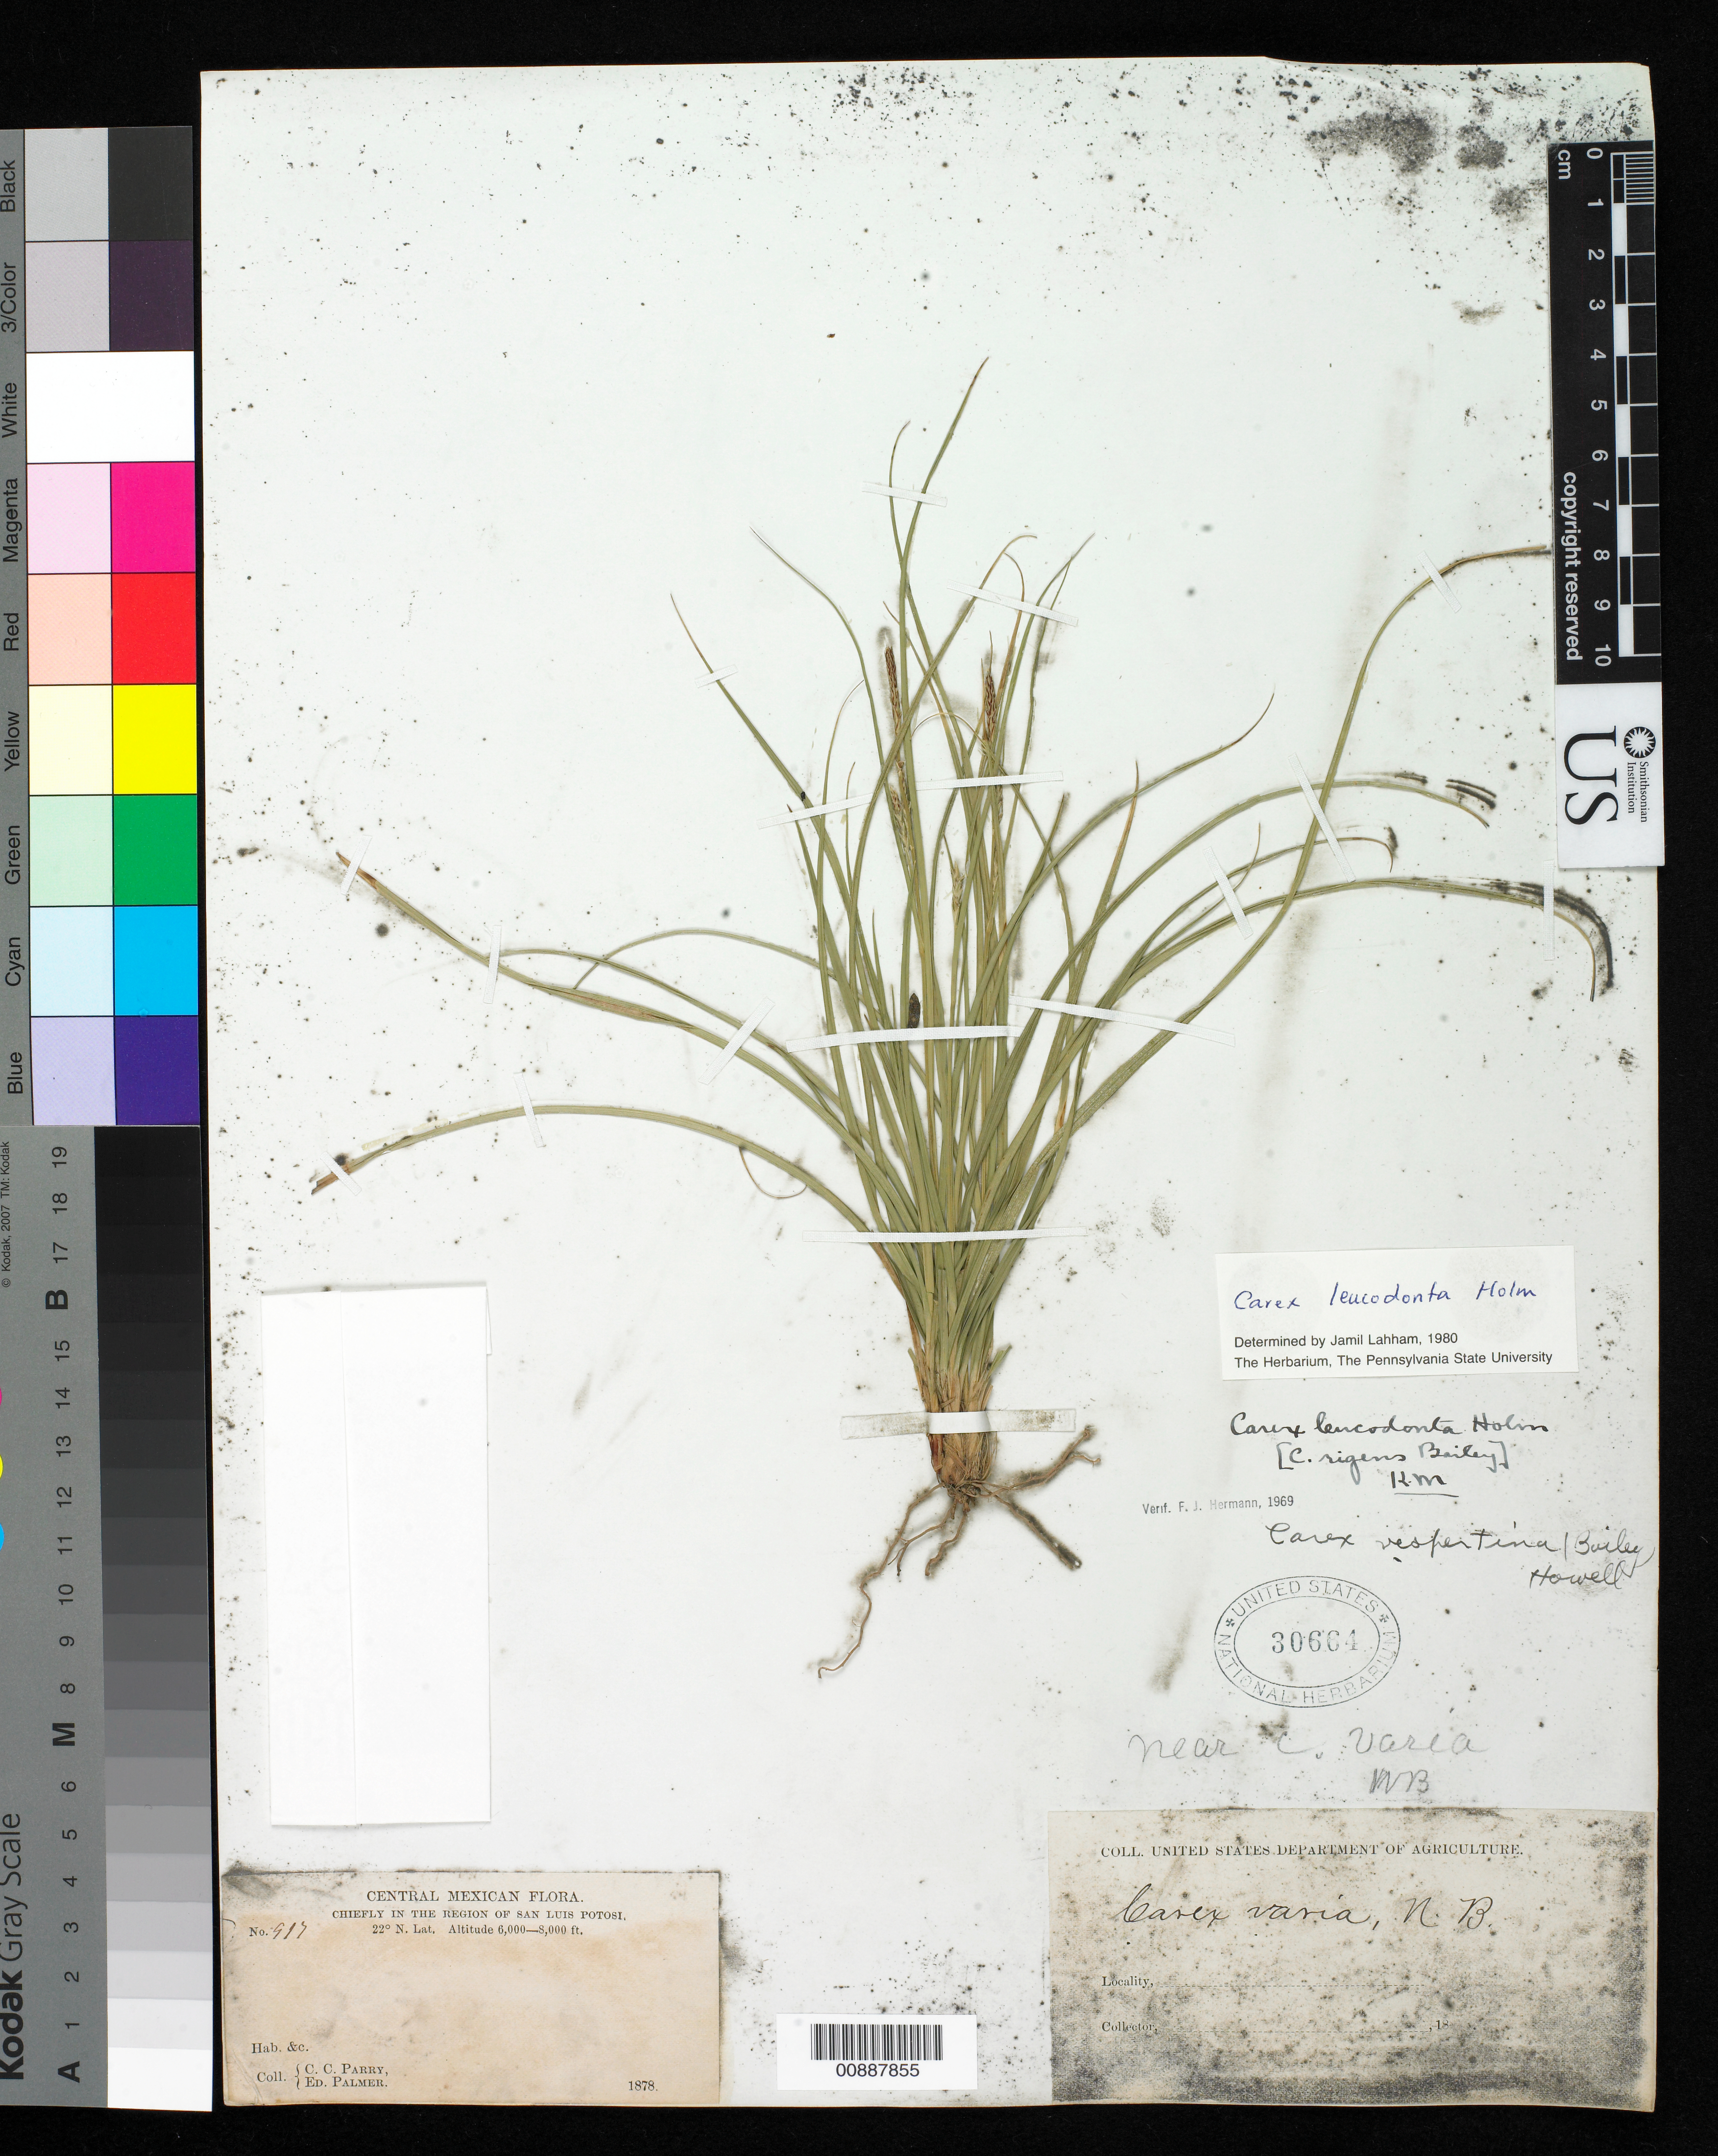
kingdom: Plantae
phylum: Tracheophyta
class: Liliopsida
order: Poales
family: Cyperaceae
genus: Carex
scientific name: Carex turbinata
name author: Liebm.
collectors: C. C. Parry & E. Palmer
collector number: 917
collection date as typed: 1878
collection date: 1878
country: Mexico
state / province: San Luis Potosí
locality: Chiefly in the region of San Luis Potosí.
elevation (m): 1829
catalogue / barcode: US 30664